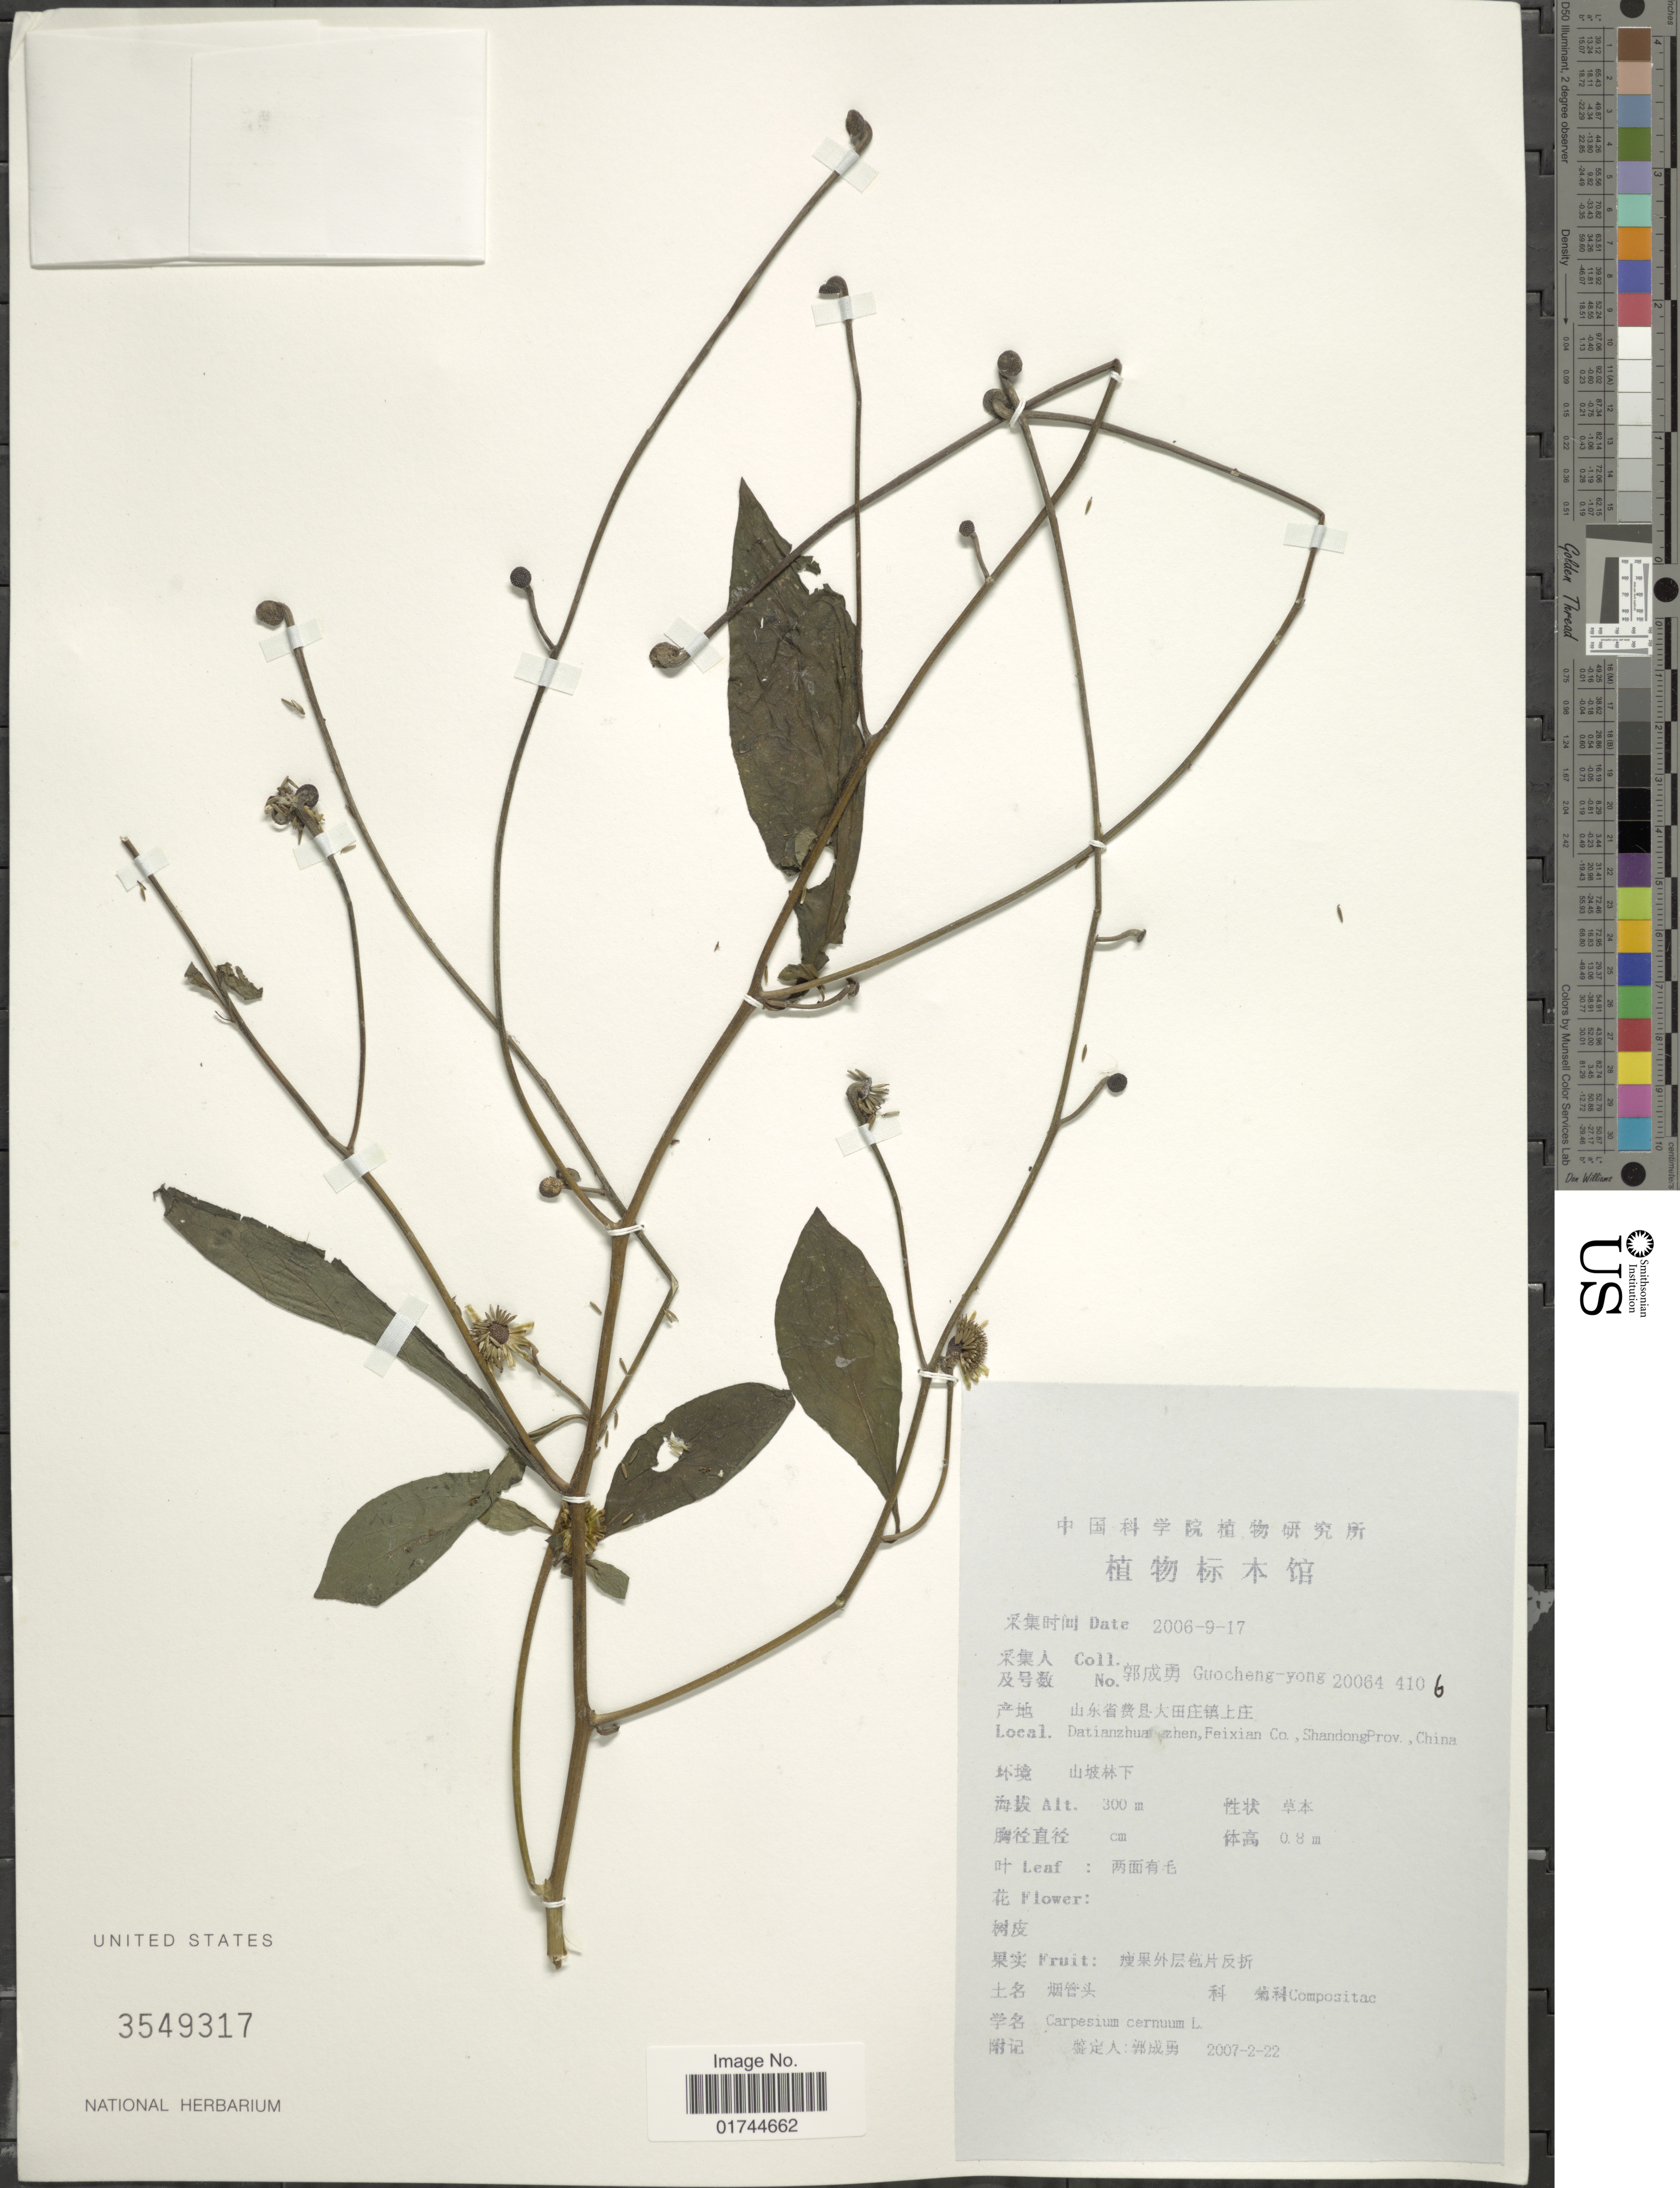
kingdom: Plantae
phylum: Tracheophyta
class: Magnoliopsida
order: Asterales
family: Asteraceae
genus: Carpesium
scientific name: Carpesium cernum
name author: L.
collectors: Guo cheng-yong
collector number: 200644106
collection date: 2006-09-17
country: China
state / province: Shandong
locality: Datianzhuazhen, Feixian Co.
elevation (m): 300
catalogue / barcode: US 3549317